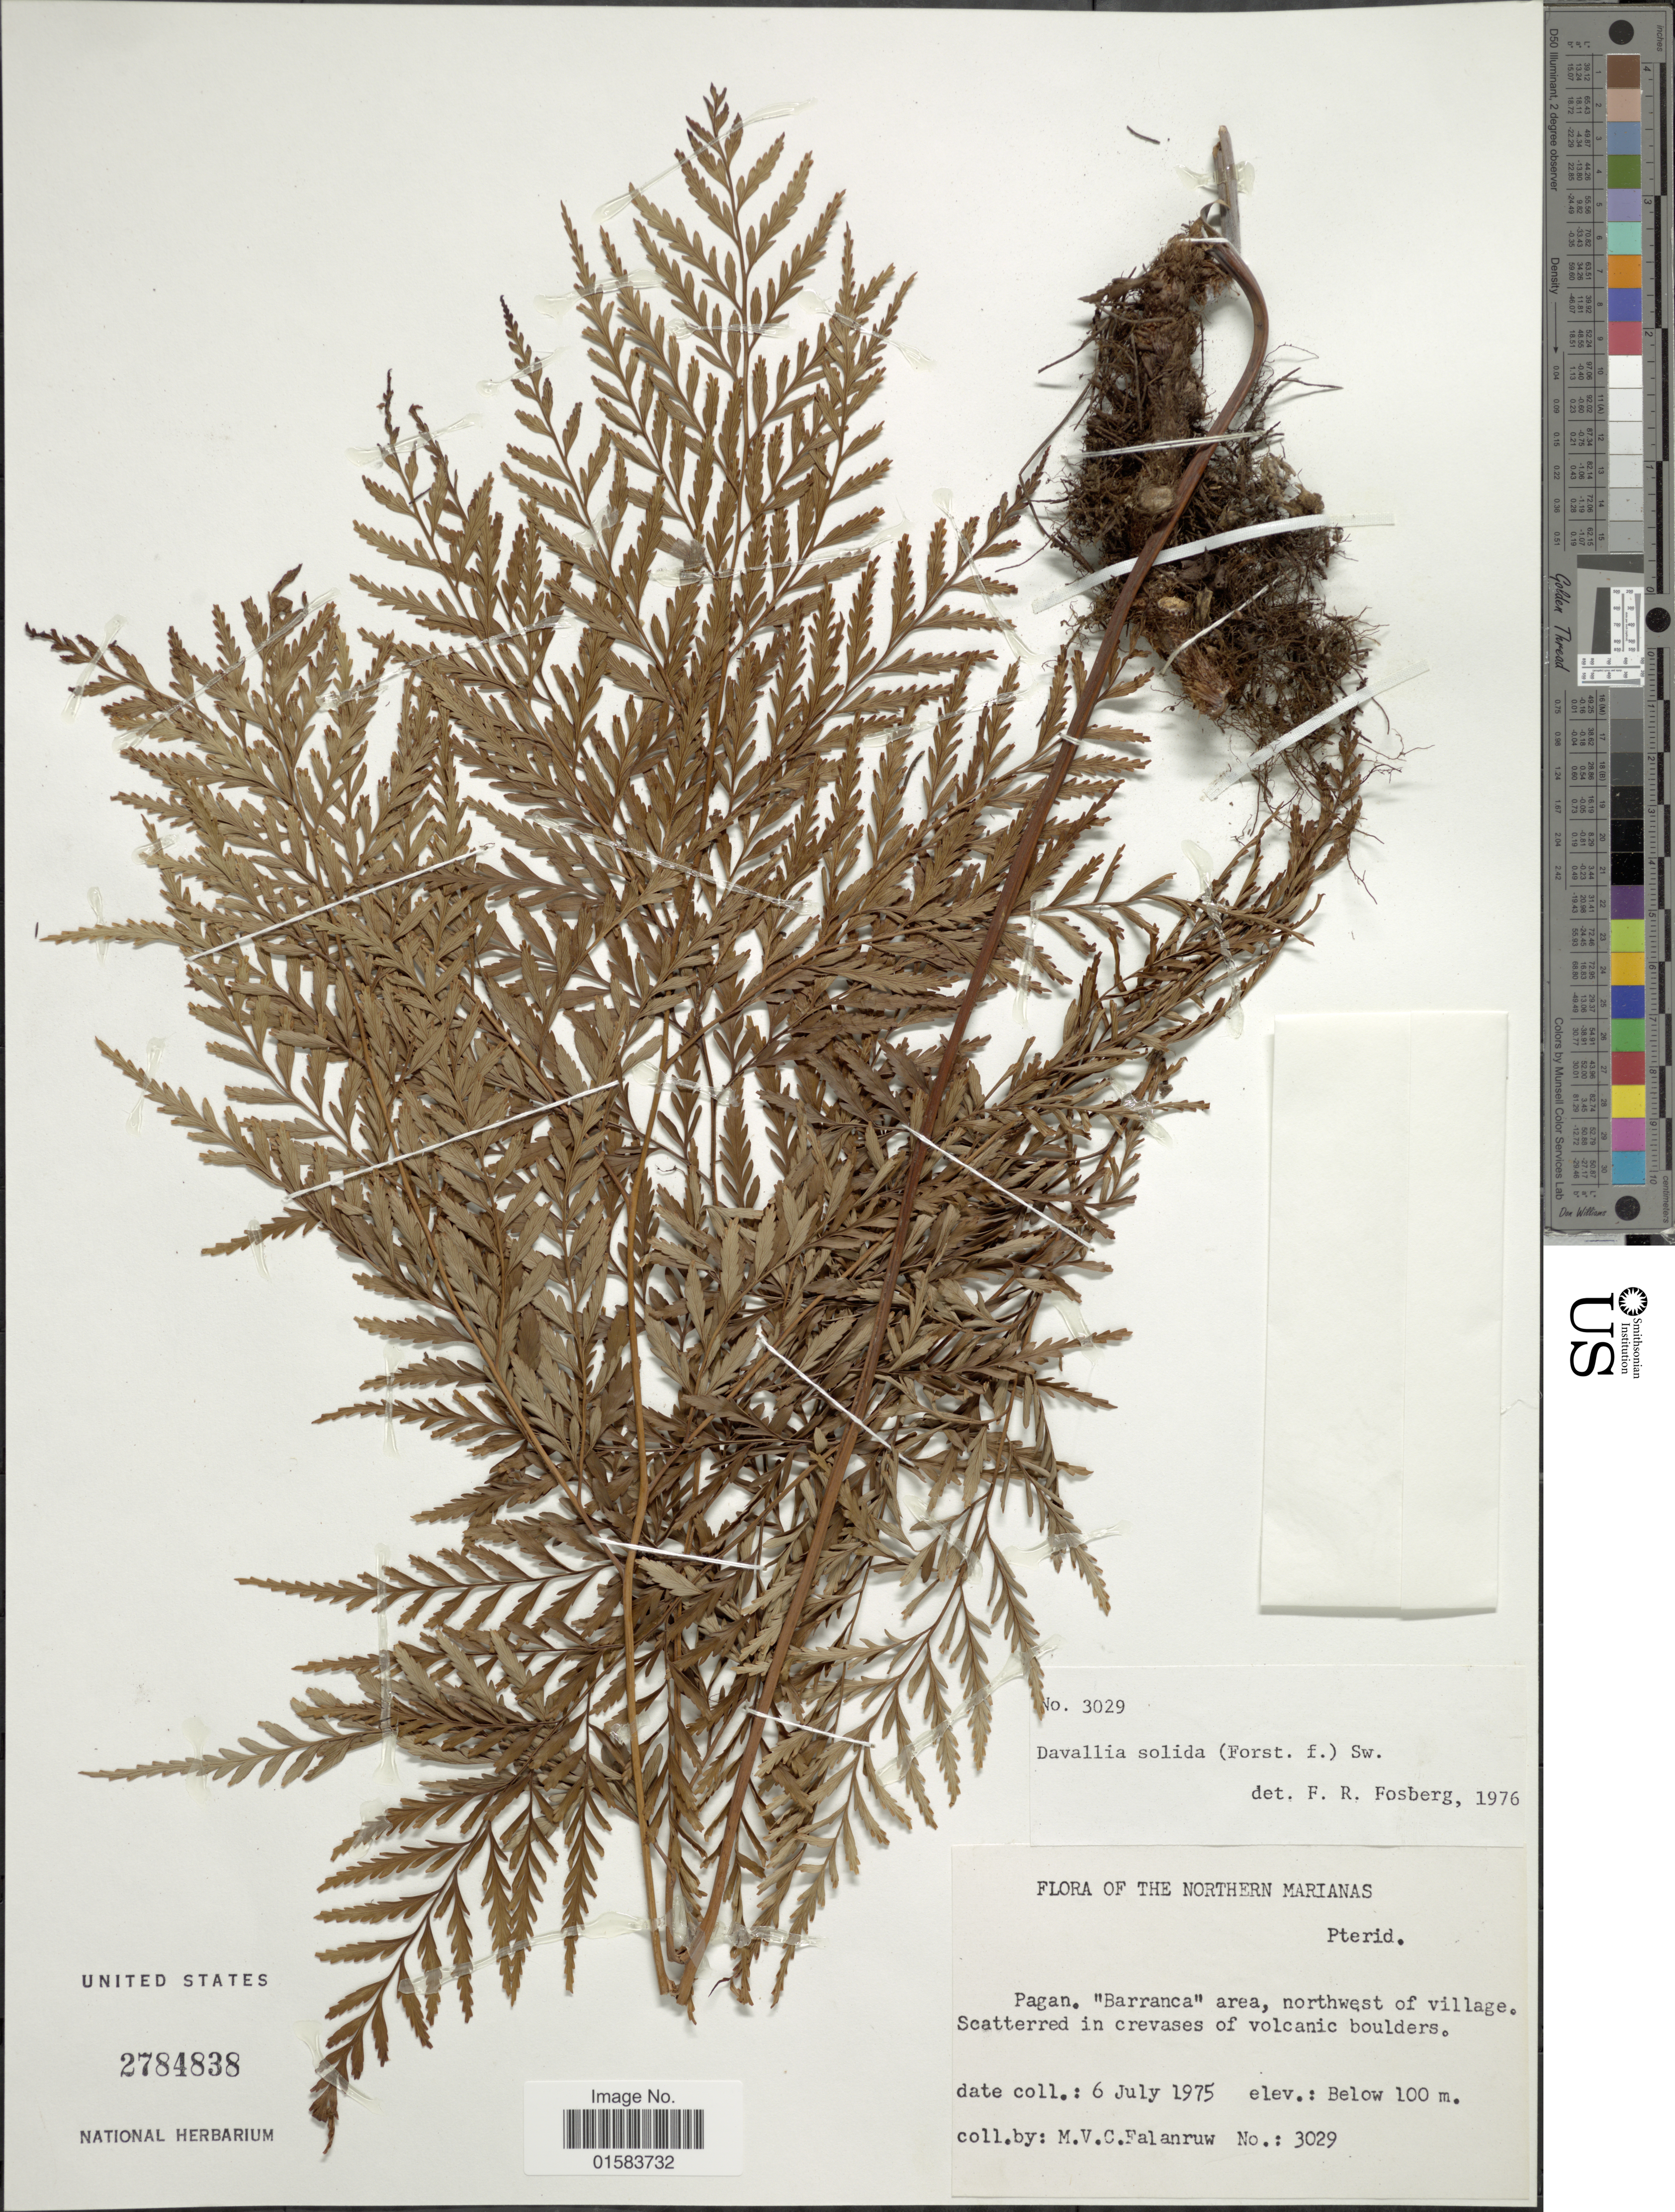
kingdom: Plantae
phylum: Tracheophyta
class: Polypodiopsida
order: Polypodiales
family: Davalliaceae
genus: Davallia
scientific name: Davallia solida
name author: (G. Forst.) Sw.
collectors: M. V. Falanruw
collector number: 3029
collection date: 1975-07-06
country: Northern Mariana Islands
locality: Pagan "Barranca"area, northwest of village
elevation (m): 100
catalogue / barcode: US 2784838